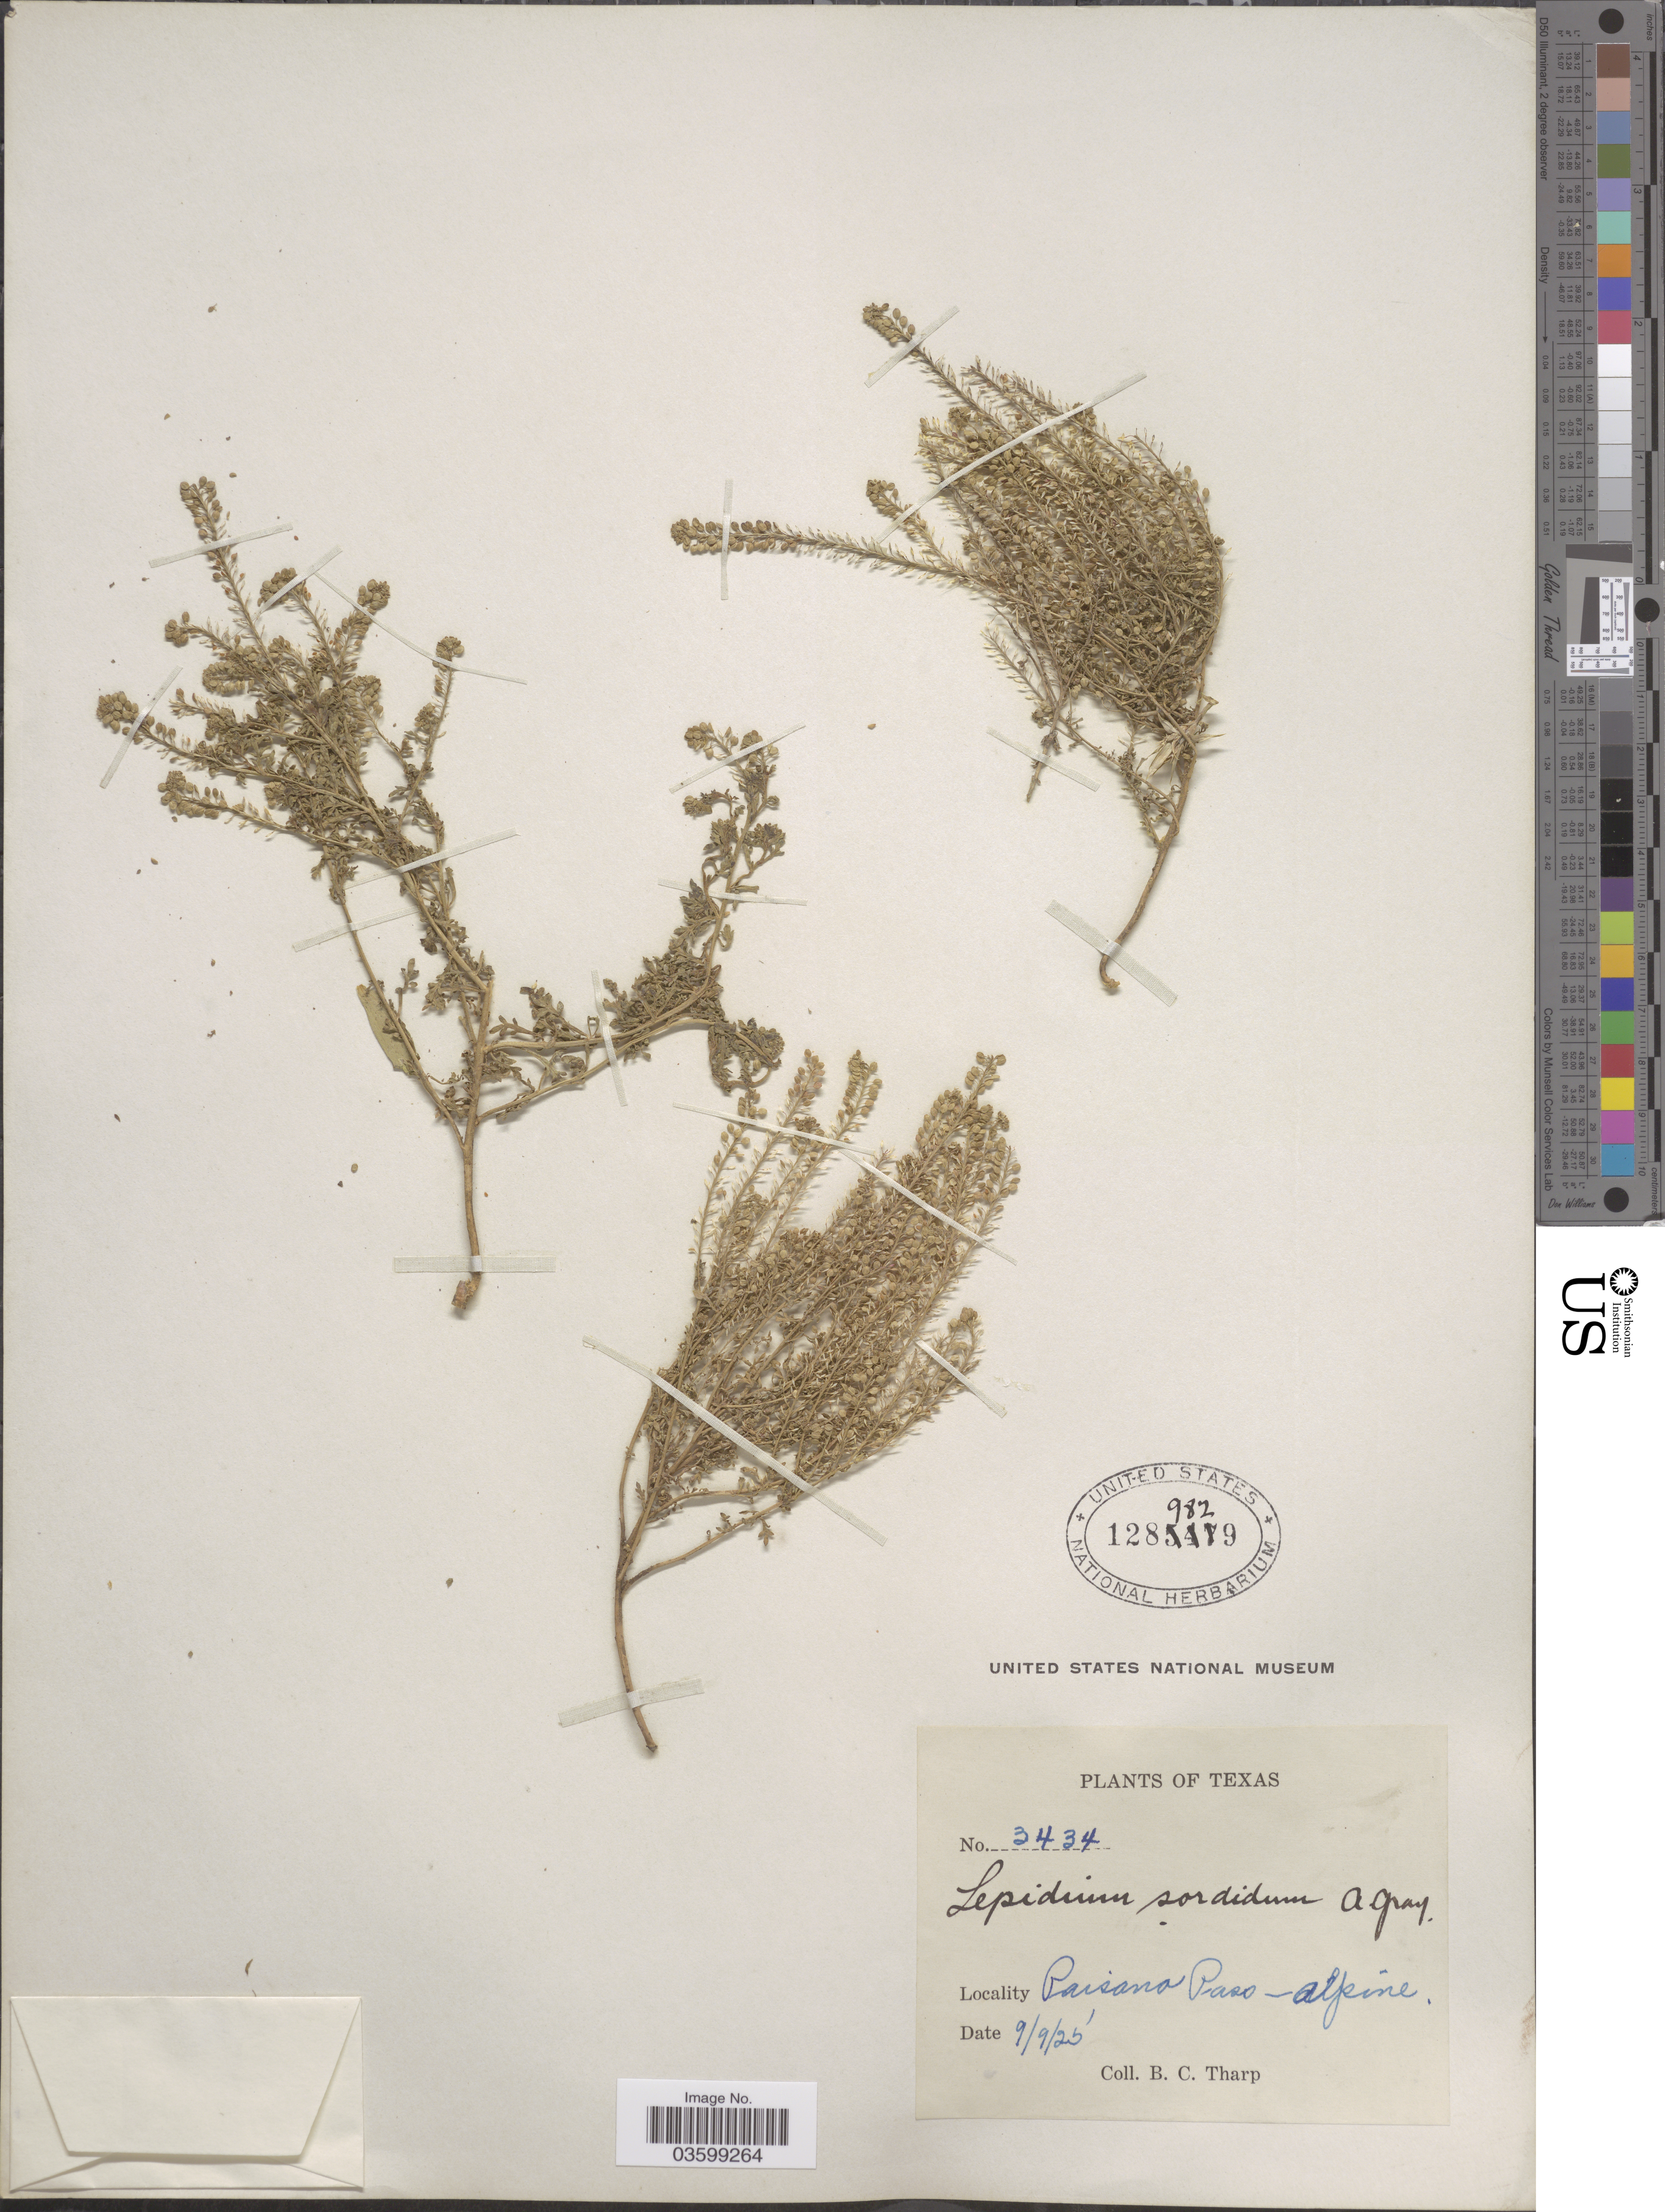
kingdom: Plantae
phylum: Tracheophyta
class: Magnoliopsida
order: Brassicales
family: Brassicaceae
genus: Lepidium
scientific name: Lepidium sordidum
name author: A. Gray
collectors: B. C. Tharp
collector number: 3434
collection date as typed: Transcribed d/m/y: 9/9/25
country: United States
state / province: Texas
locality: Paisano Pass.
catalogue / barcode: US 1289829